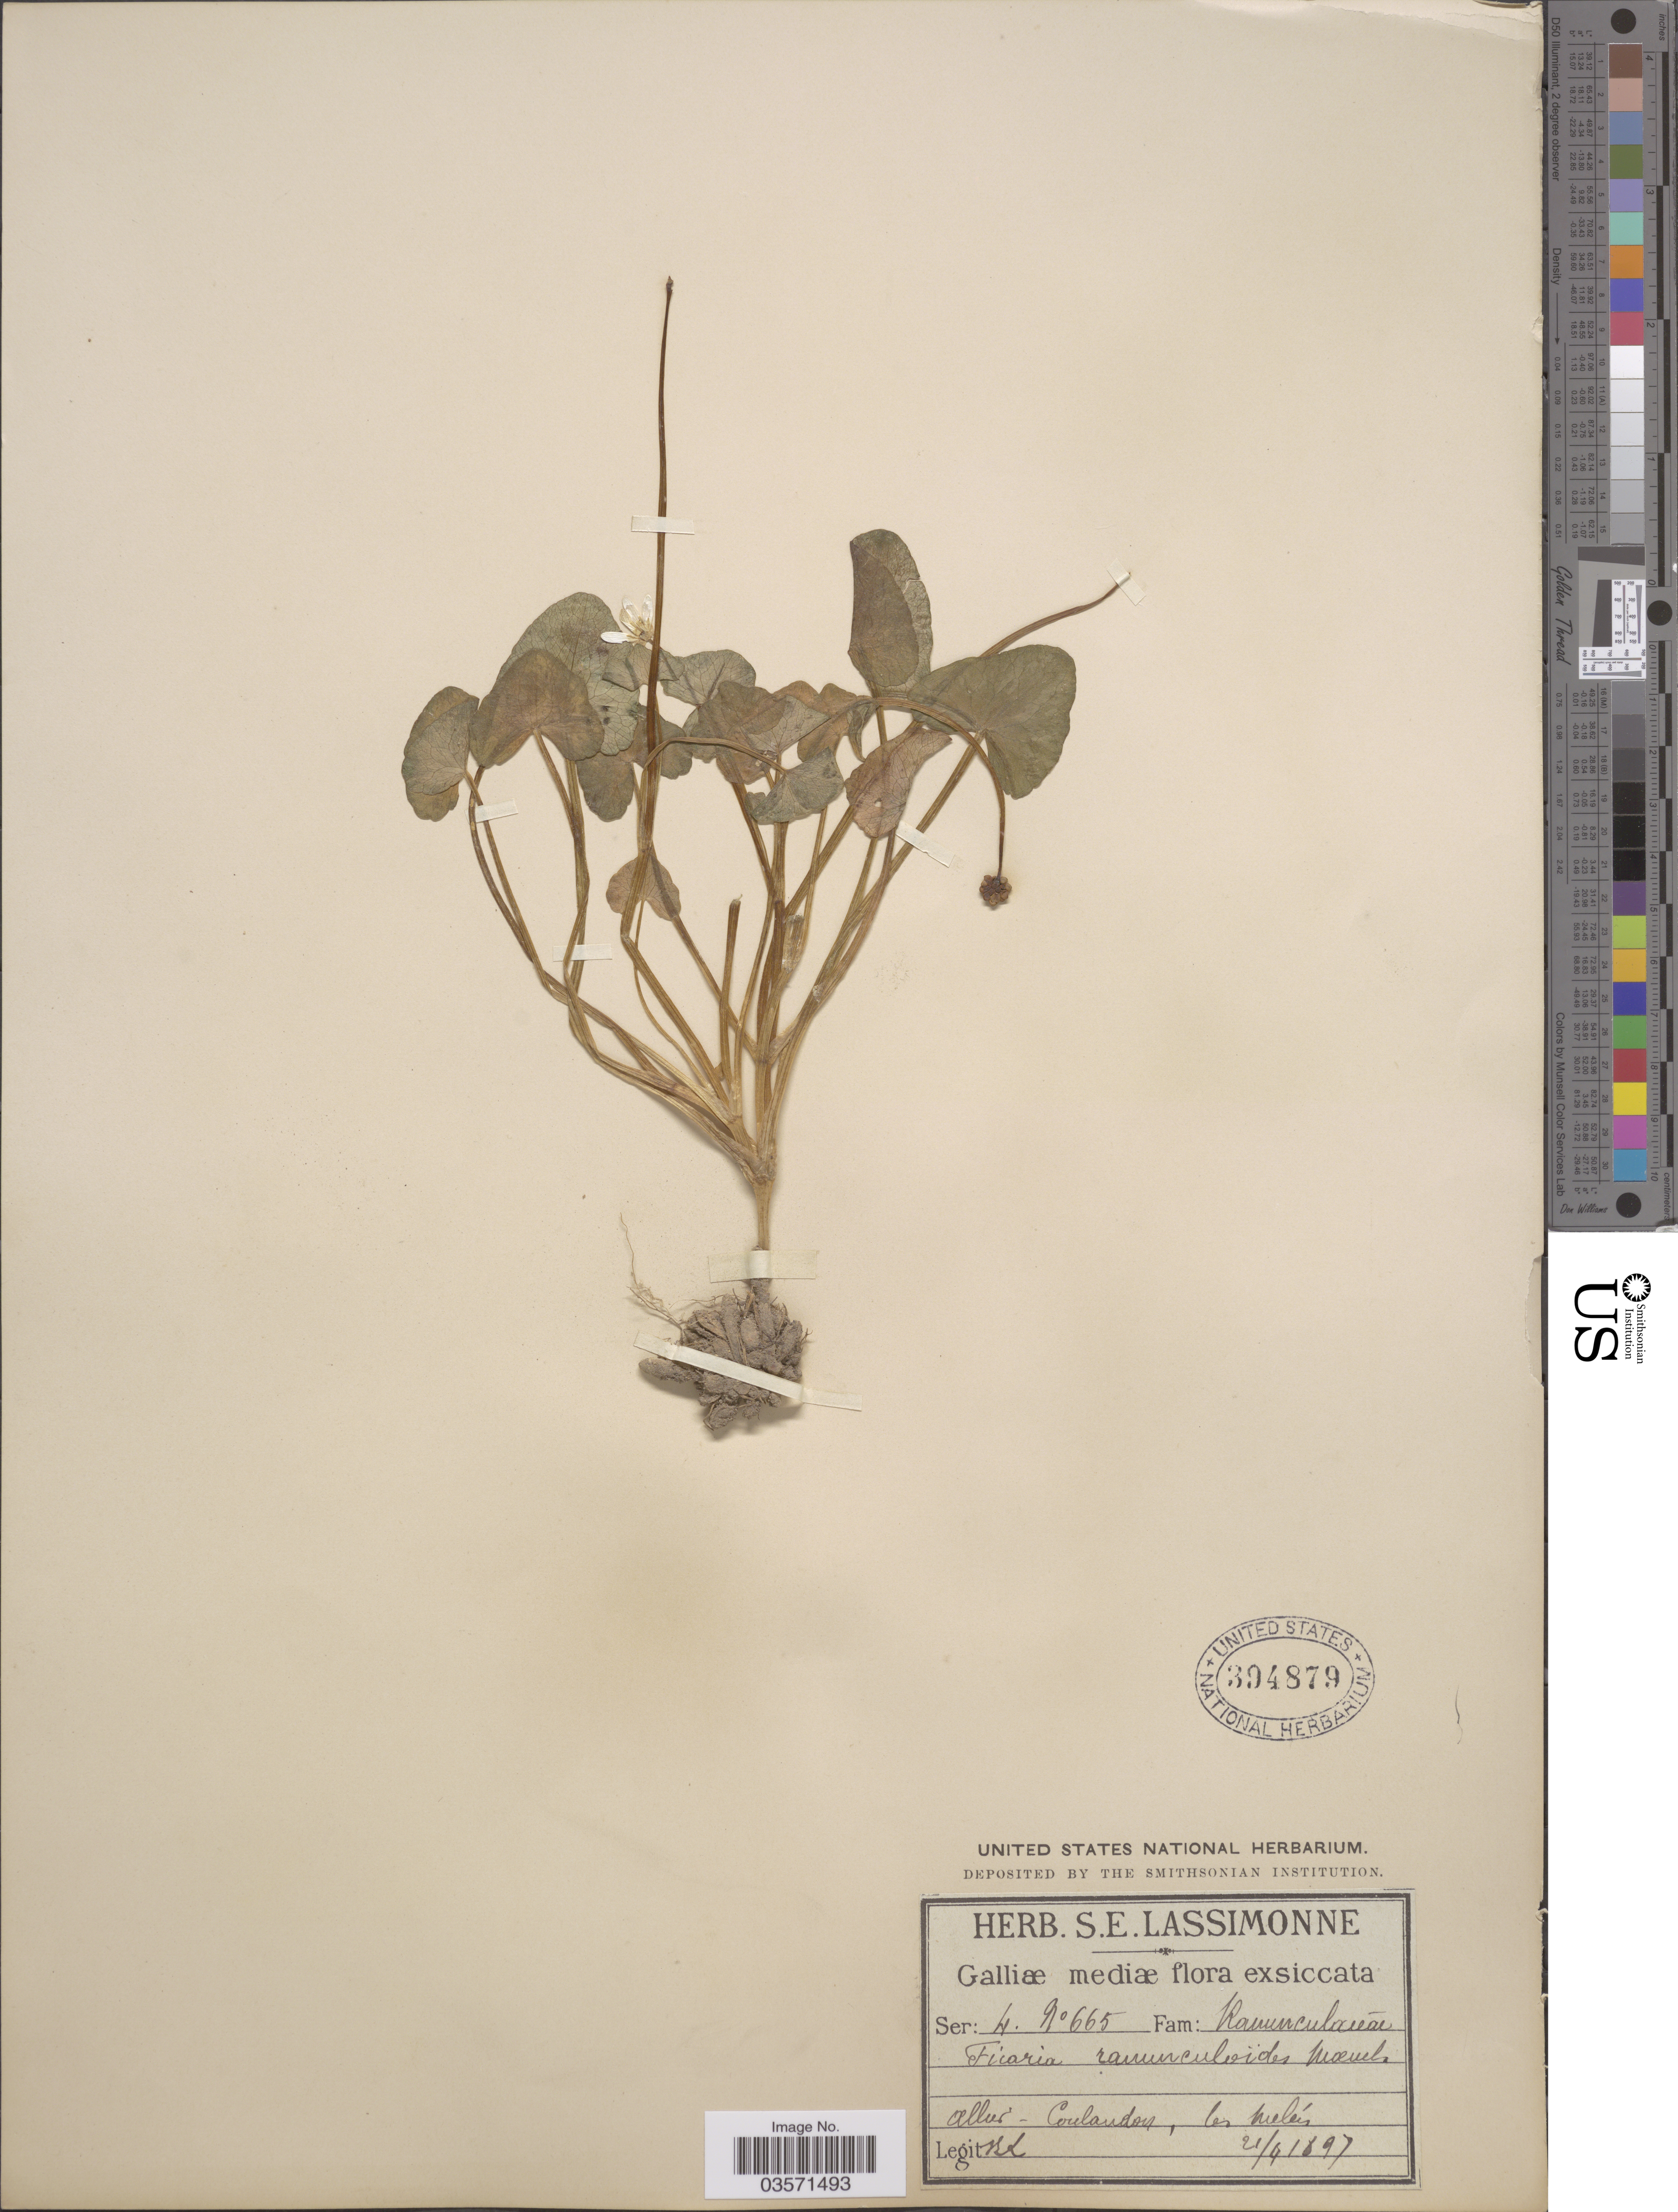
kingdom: Plantae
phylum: Tracheophyta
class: Magnoliopsida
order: Ranunculales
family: Ranunculaceae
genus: Ficaria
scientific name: Ficaria verna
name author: Huds.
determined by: Strong, M. T., (US), Smithsonian Institution - National Museum of Natural History (UNITED STATES)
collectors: S. Lassimonne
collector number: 665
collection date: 1897-04-21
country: France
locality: Galliæ mediæ. Allier - Coulandon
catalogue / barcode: US 394879